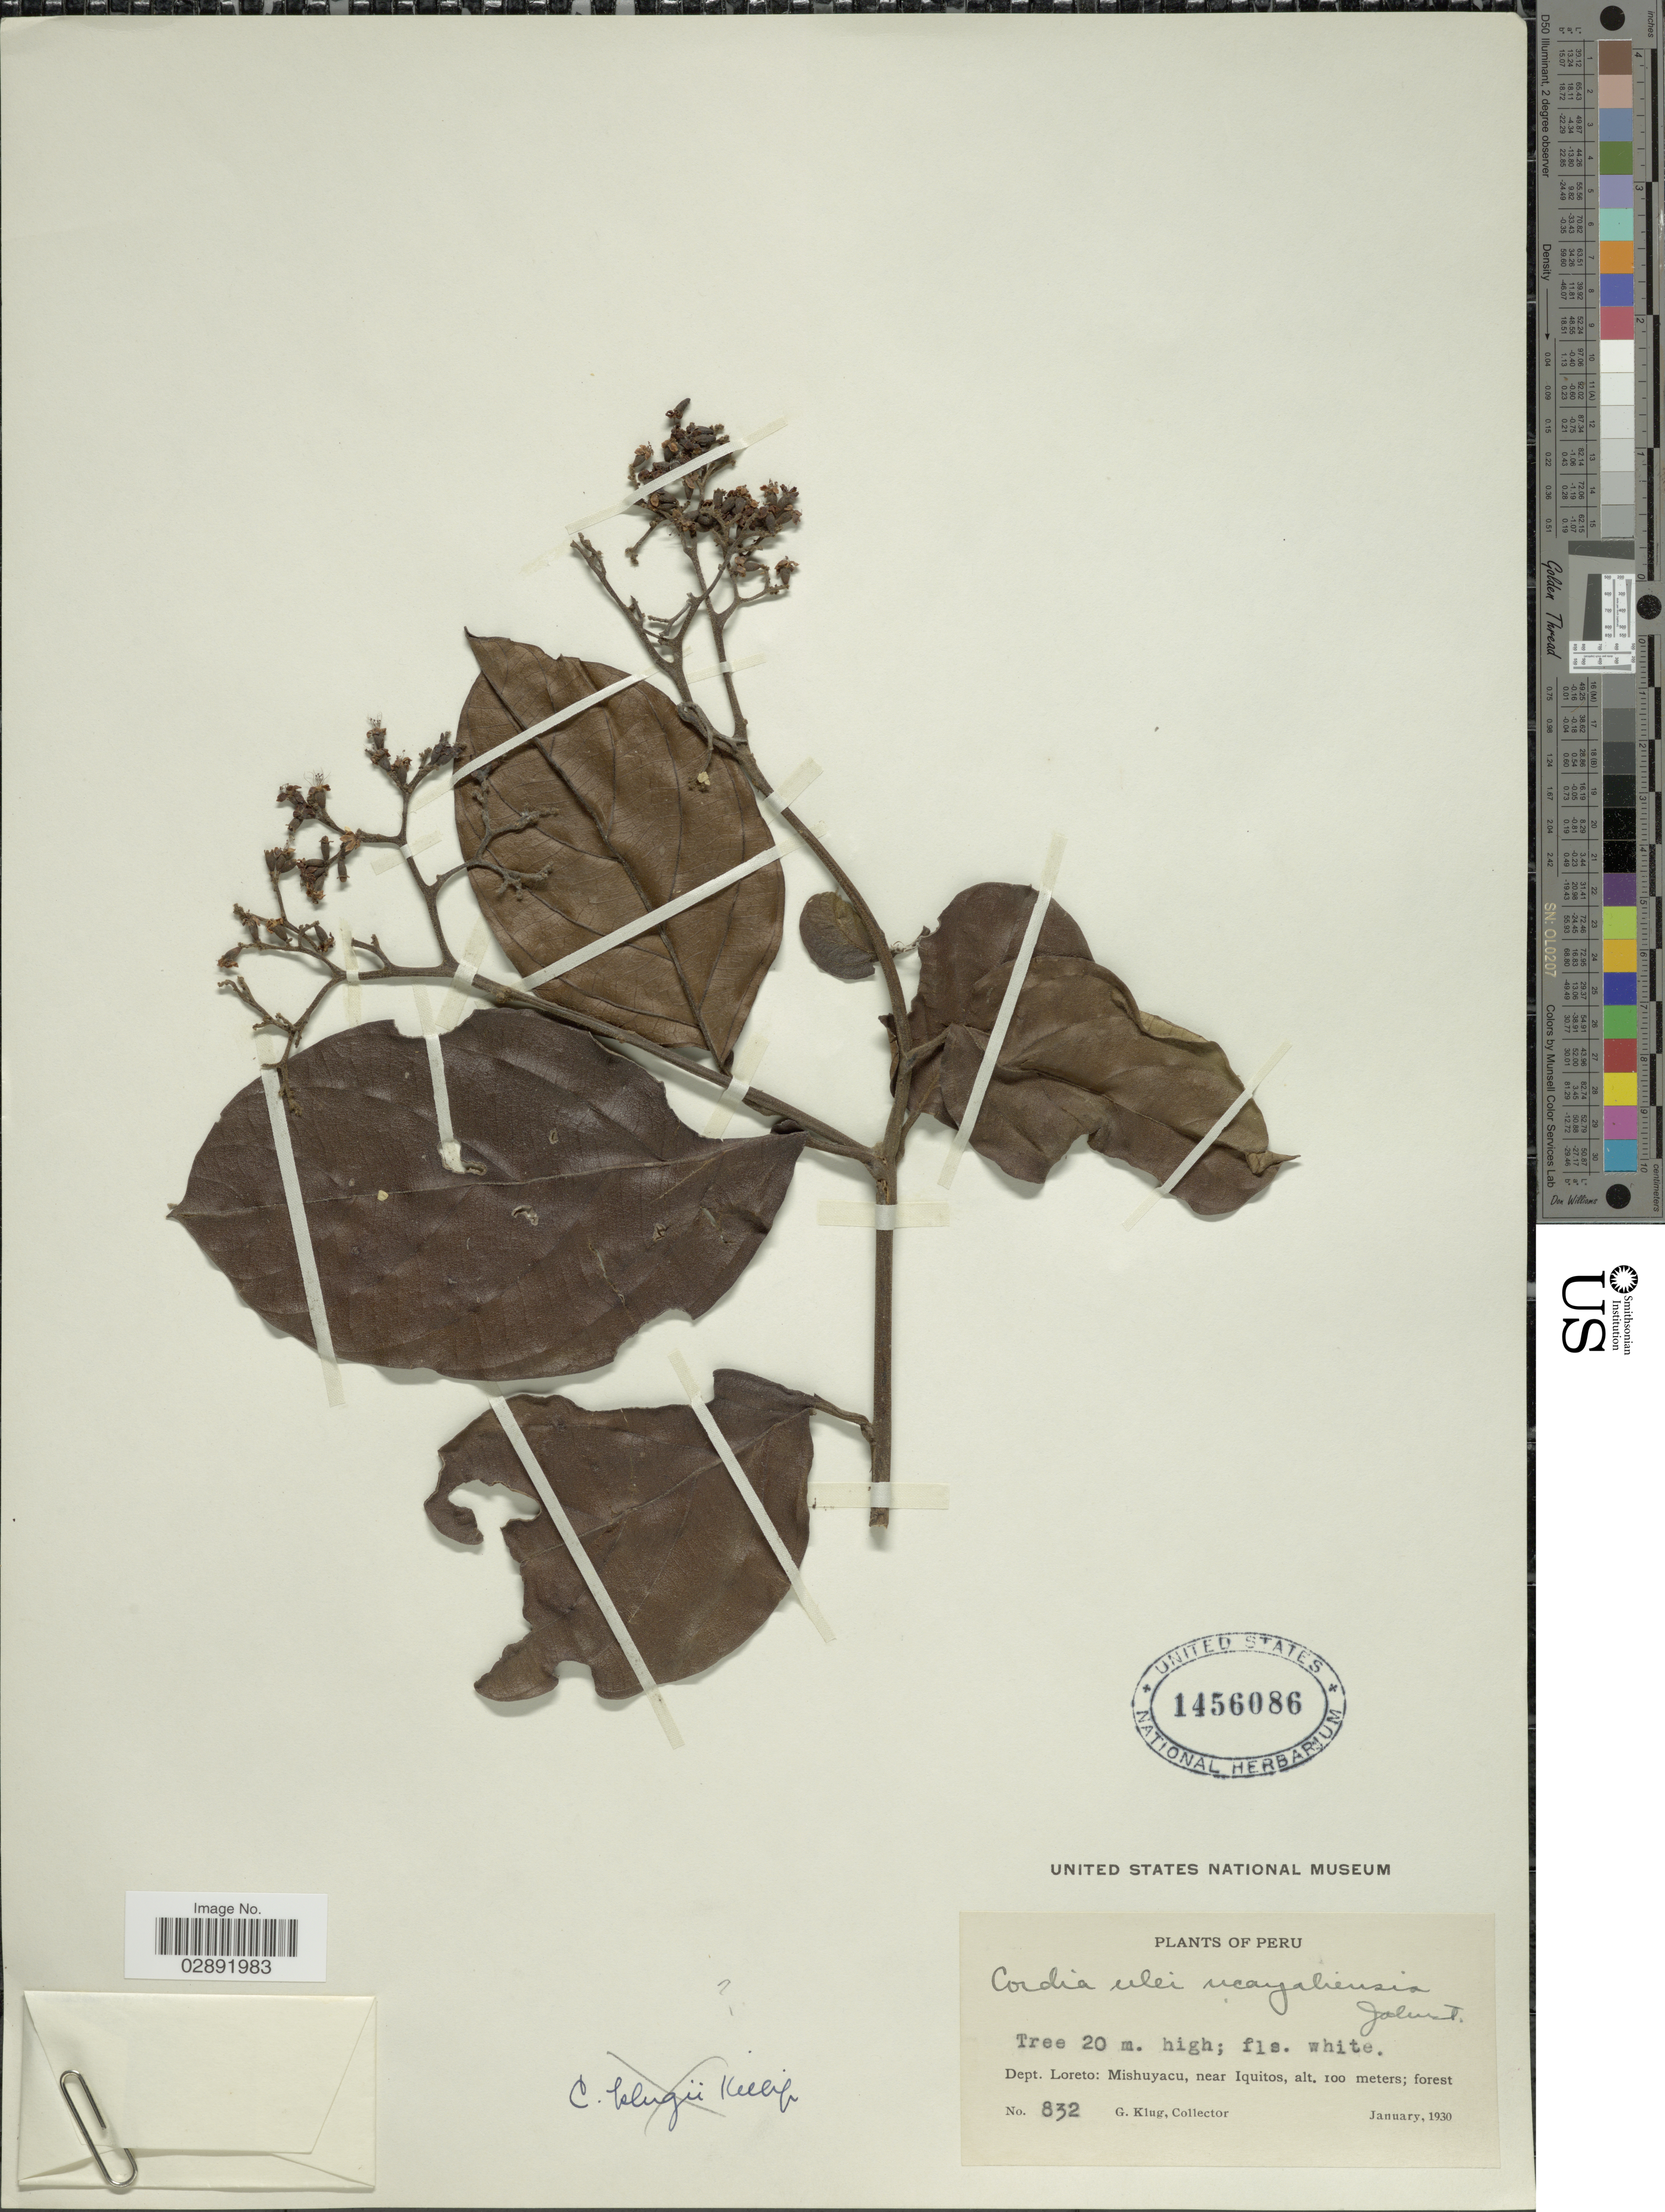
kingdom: Plantae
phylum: Tracheophyta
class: Magnoliopsida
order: Boraginales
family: Cordiaceae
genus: Cordia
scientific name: Cordia ucayaliensis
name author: I.M. Johnst.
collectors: G. Klug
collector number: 832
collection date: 1930-01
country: Peru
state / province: Loreto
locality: Dept. Loreto: Mishuyacu, near Iquitos.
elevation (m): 100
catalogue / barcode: US 1456086